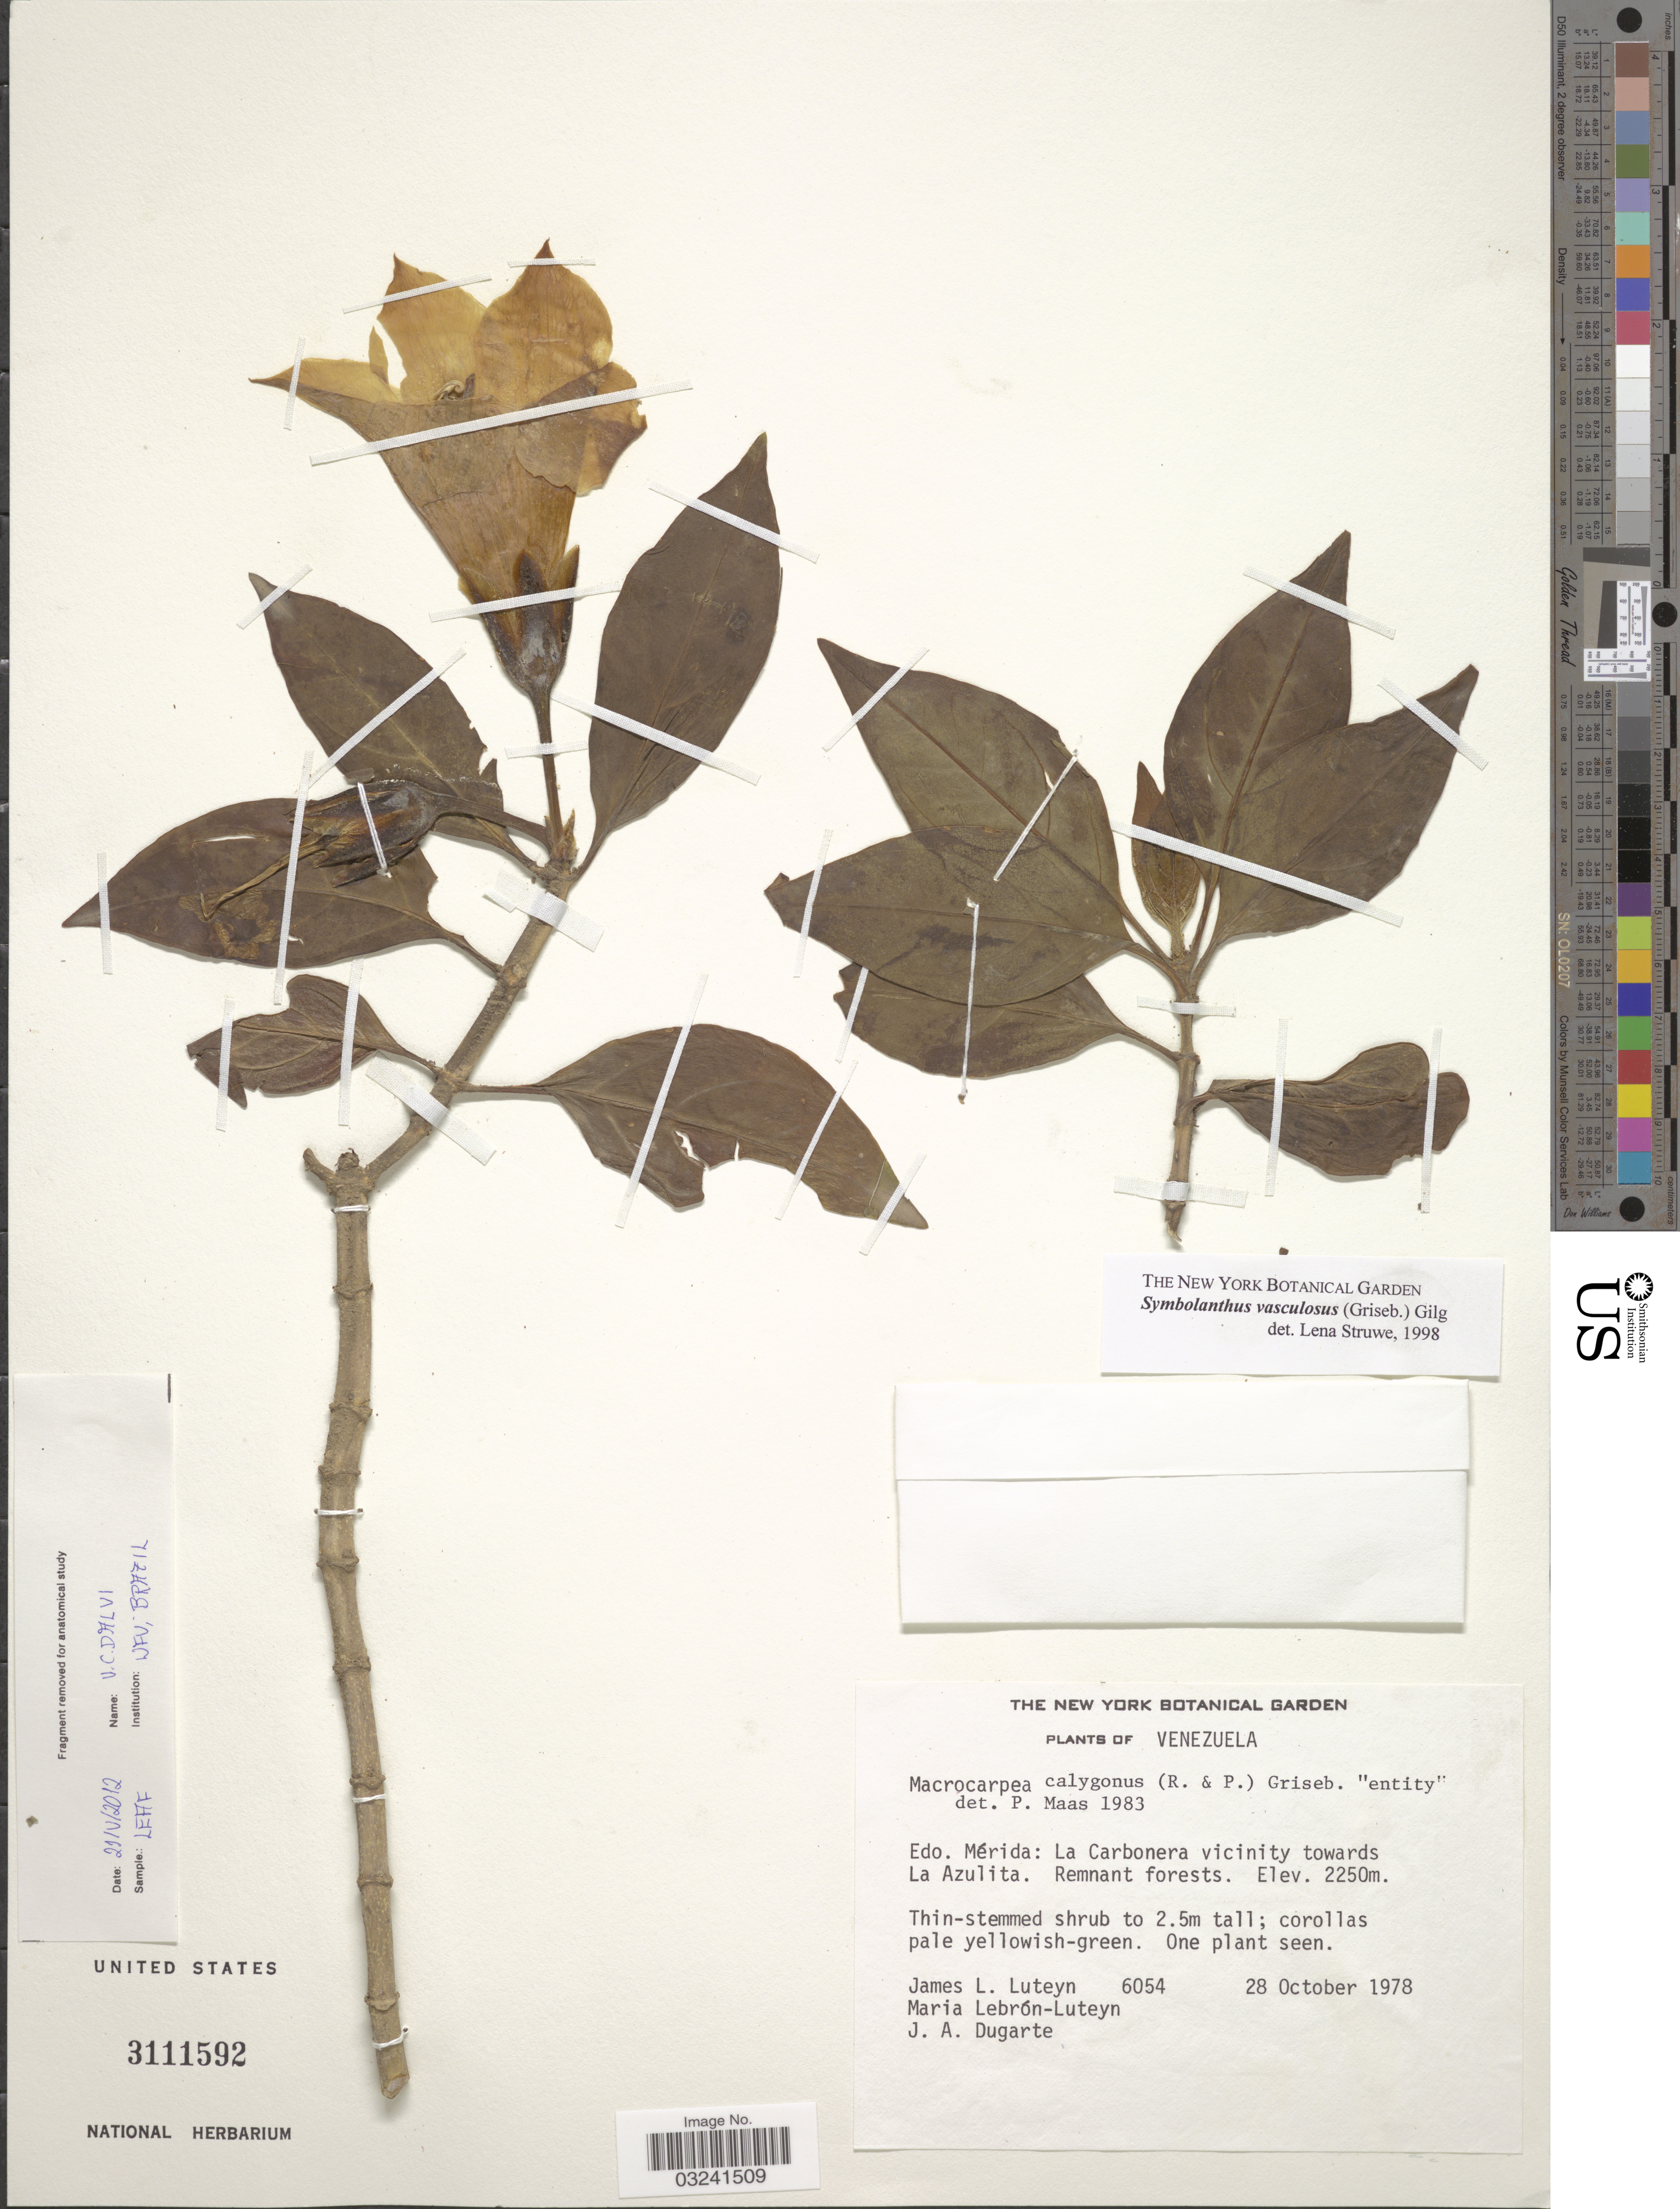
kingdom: Plantae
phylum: Tracheophyta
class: Magnoliopsida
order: Gentianales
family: Gentianaceae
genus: Symbolanthus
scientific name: Symbolanthus vasculosus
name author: (Griseb.) Gilg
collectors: J. Luteyn, M. L. Lebrón-Luteyn & J. Dugarte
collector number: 6054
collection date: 1978-10-28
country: Venezuela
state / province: Mérida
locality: La Carbonera vicinity towards La Azulita.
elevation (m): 2250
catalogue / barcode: US 3111592